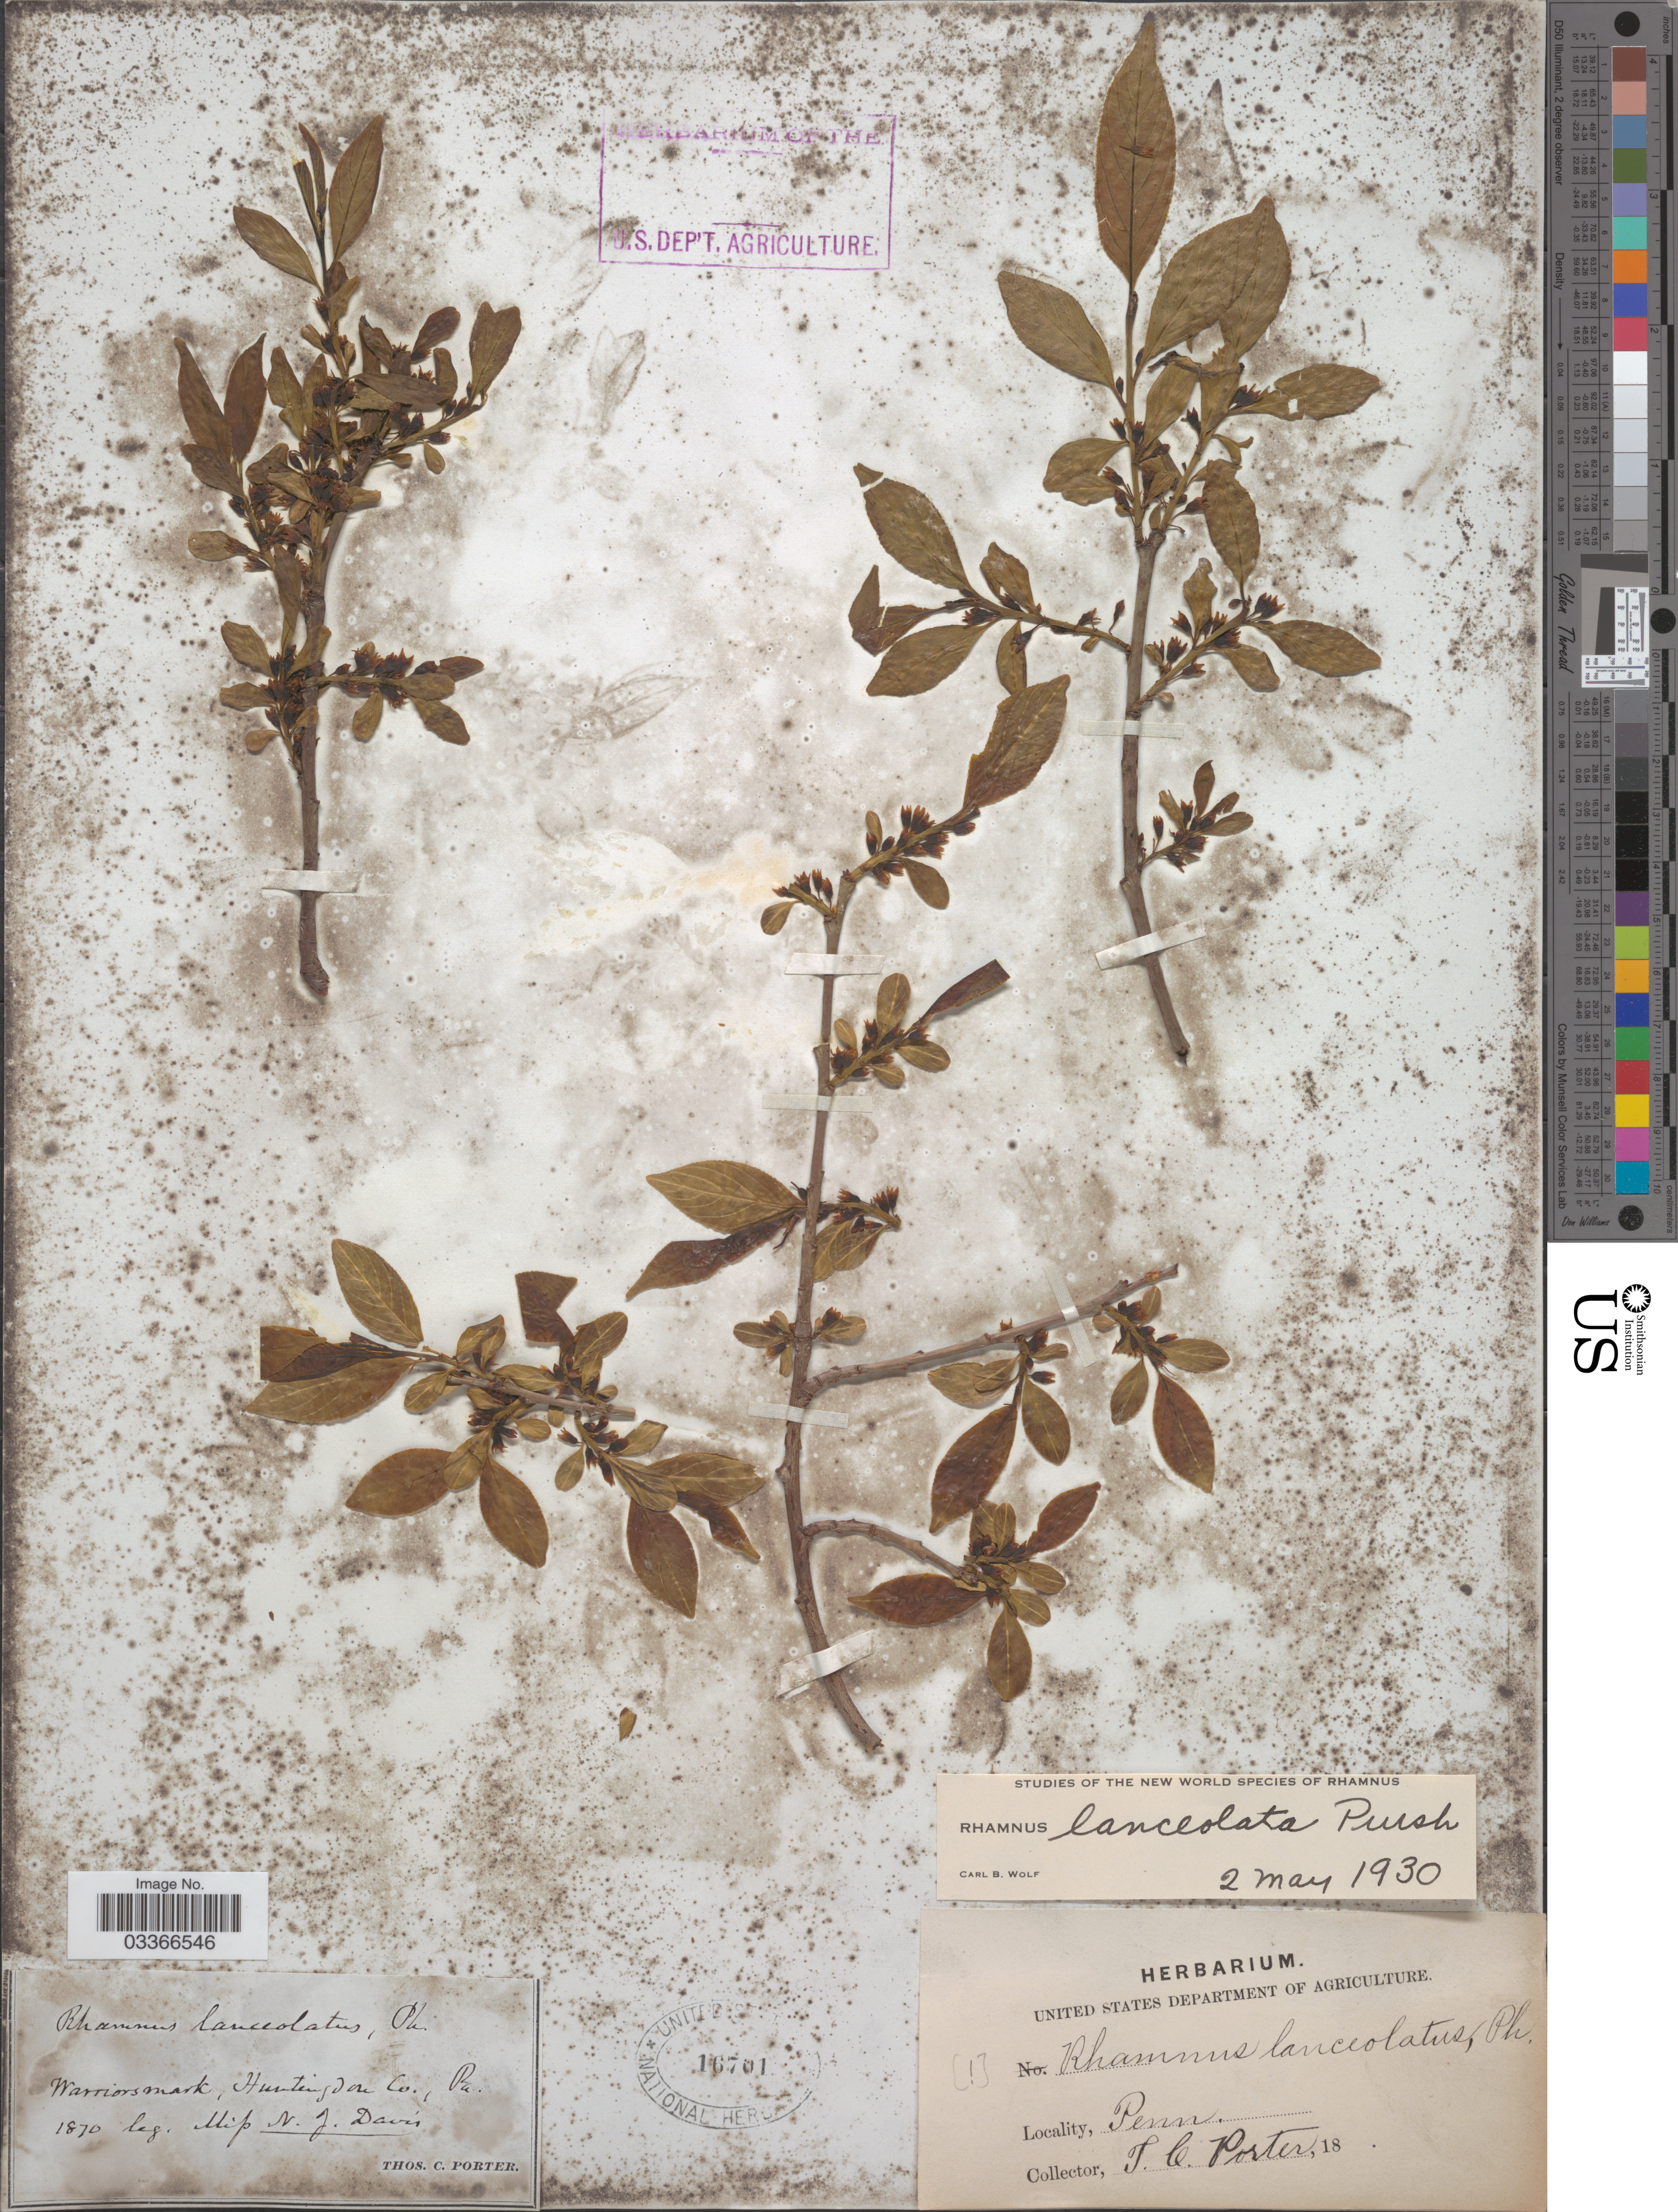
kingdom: Plantae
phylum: Tracheophyta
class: Magnoliopsida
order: Rosales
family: Rhamnaceae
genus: Rhamnus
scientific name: Rhamnus lanceolata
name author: Pursh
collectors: N. Davis & T. Porter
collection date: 1870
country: United States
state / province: Pennsylvania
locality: Warriorsmark, Huntingdon Co.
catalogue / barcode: US 16701